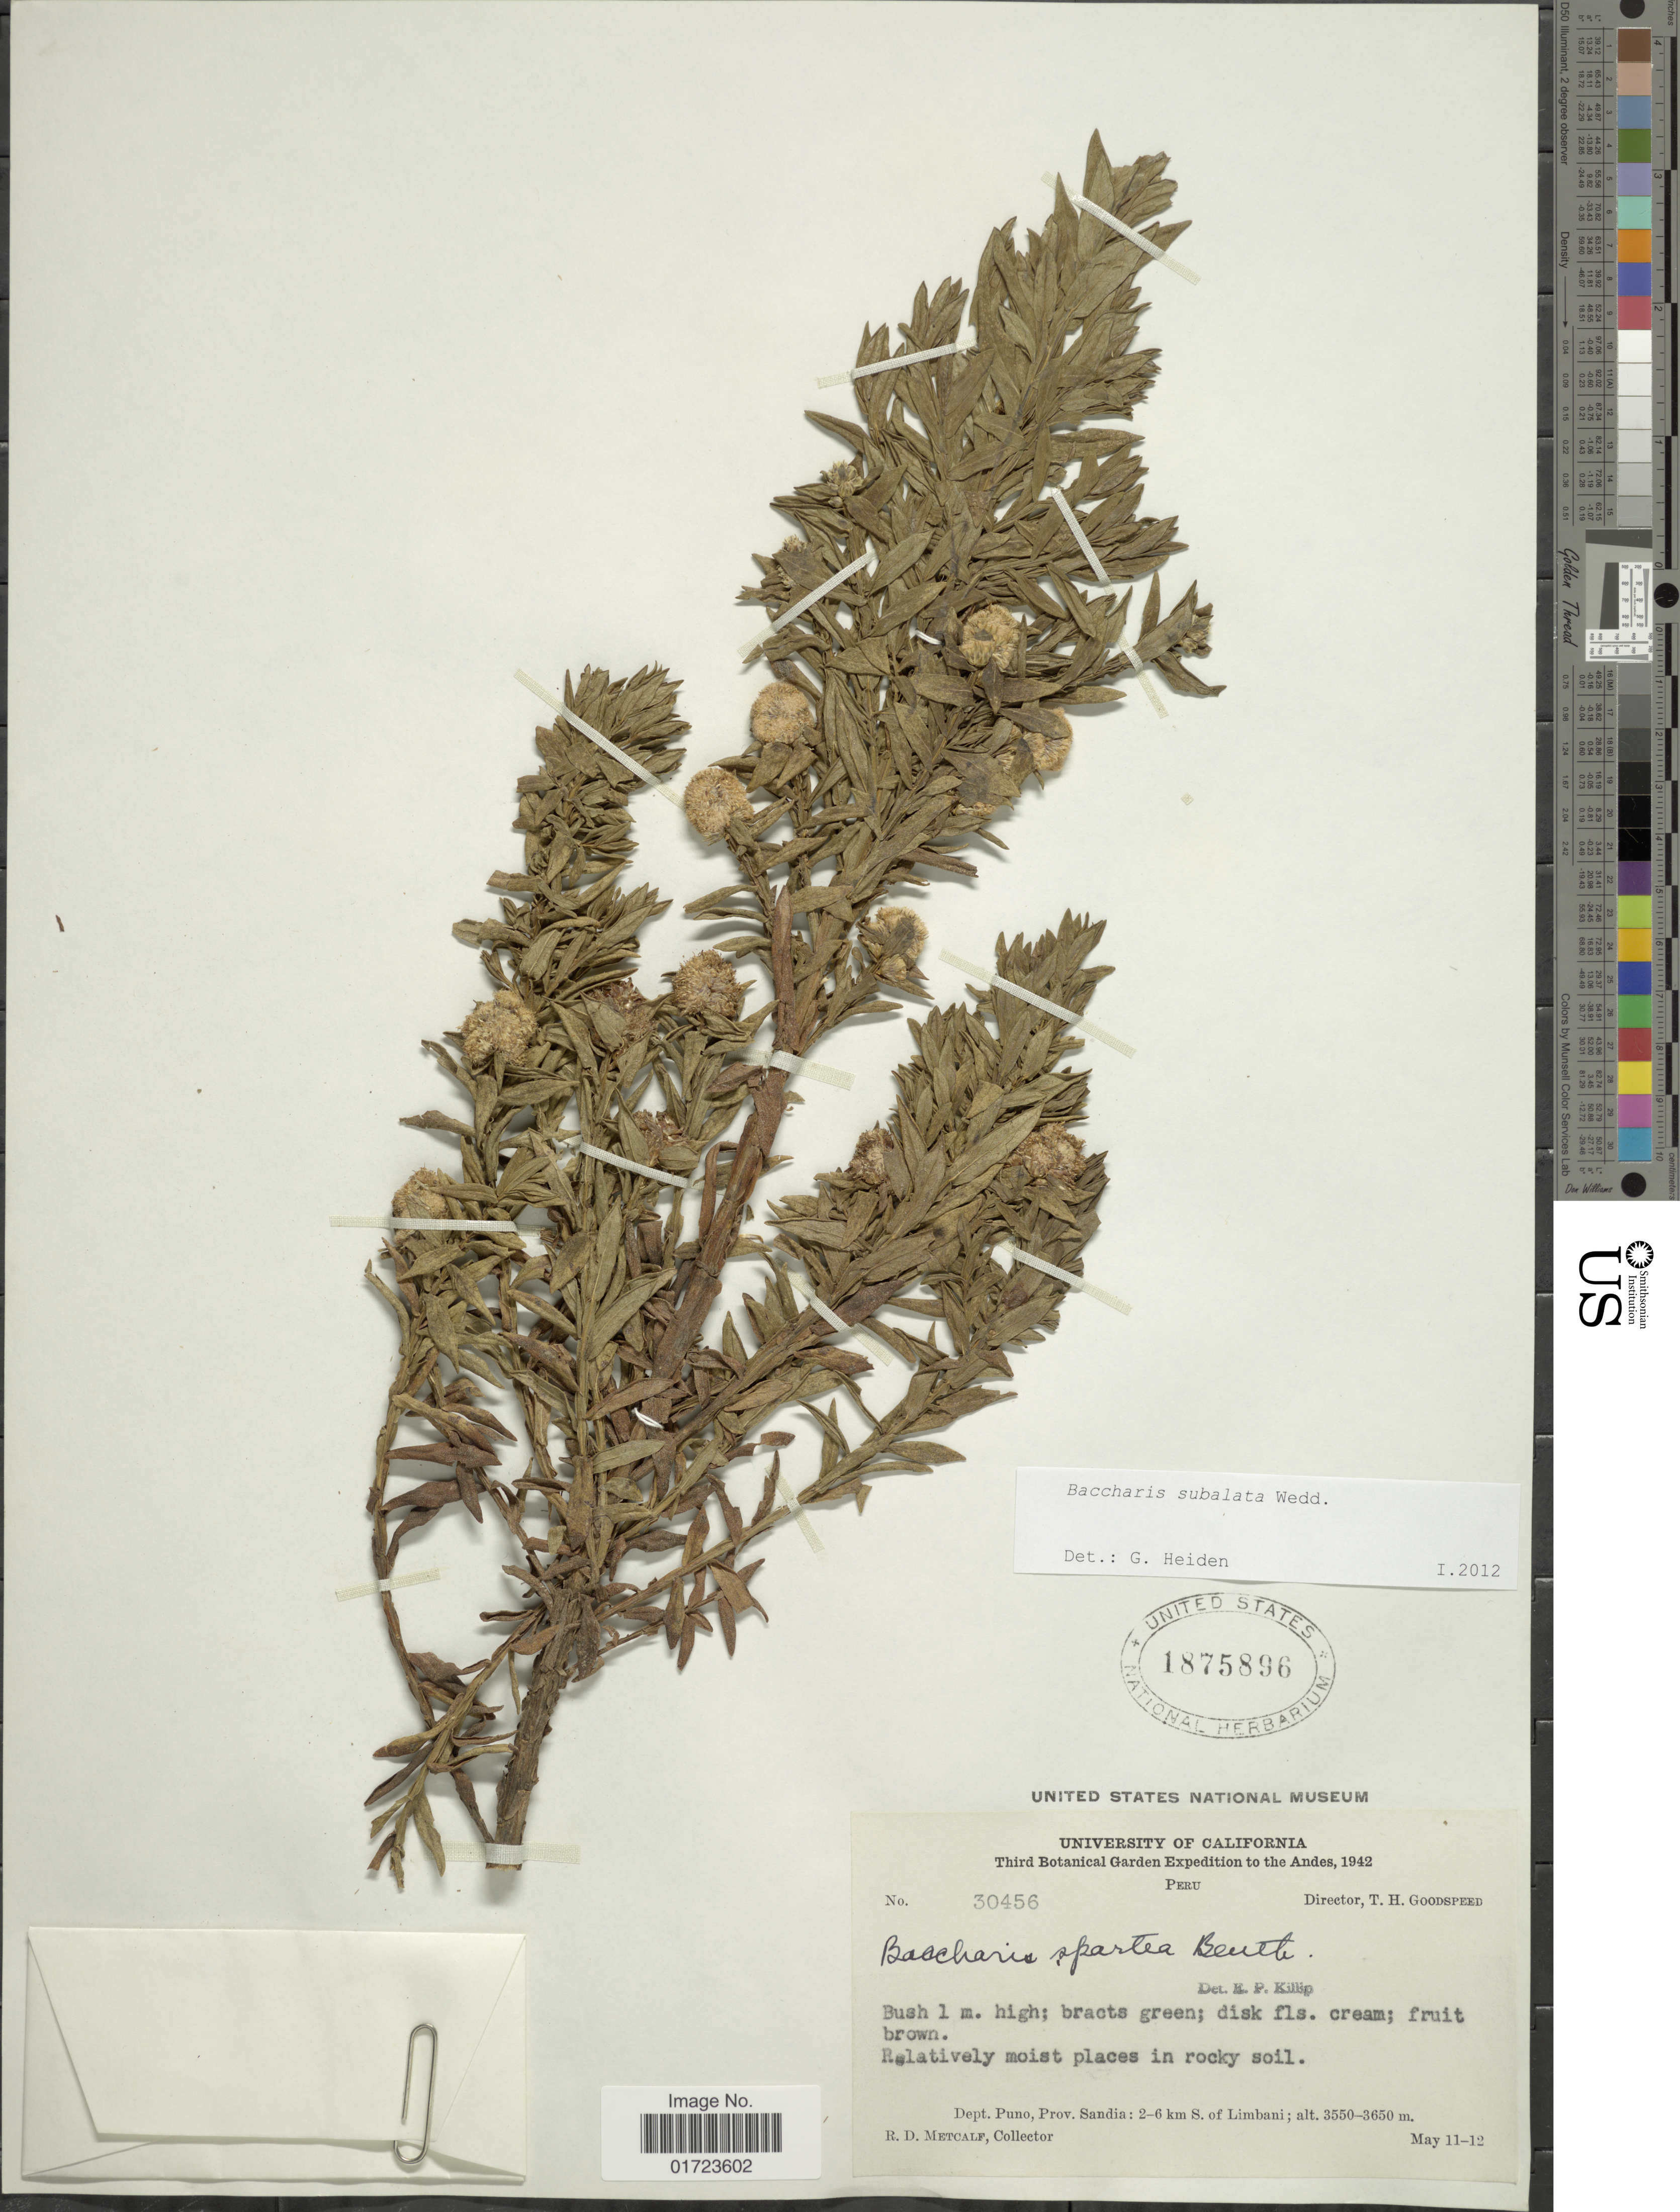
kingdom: Plantae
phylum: Tracheophyta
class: Magnoliopsida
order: Asterales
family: Asteraceae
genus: Baccharis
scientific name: Baccharis subalata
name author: Wedd.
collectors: R. D. Metcalf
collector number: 30456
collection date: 1942-05-11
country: Peru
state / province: Puno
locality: Dept. Puno. Prov. Sandia,: 2-6 km S. of Limbani.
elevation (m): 3550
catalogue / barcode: US 1875896